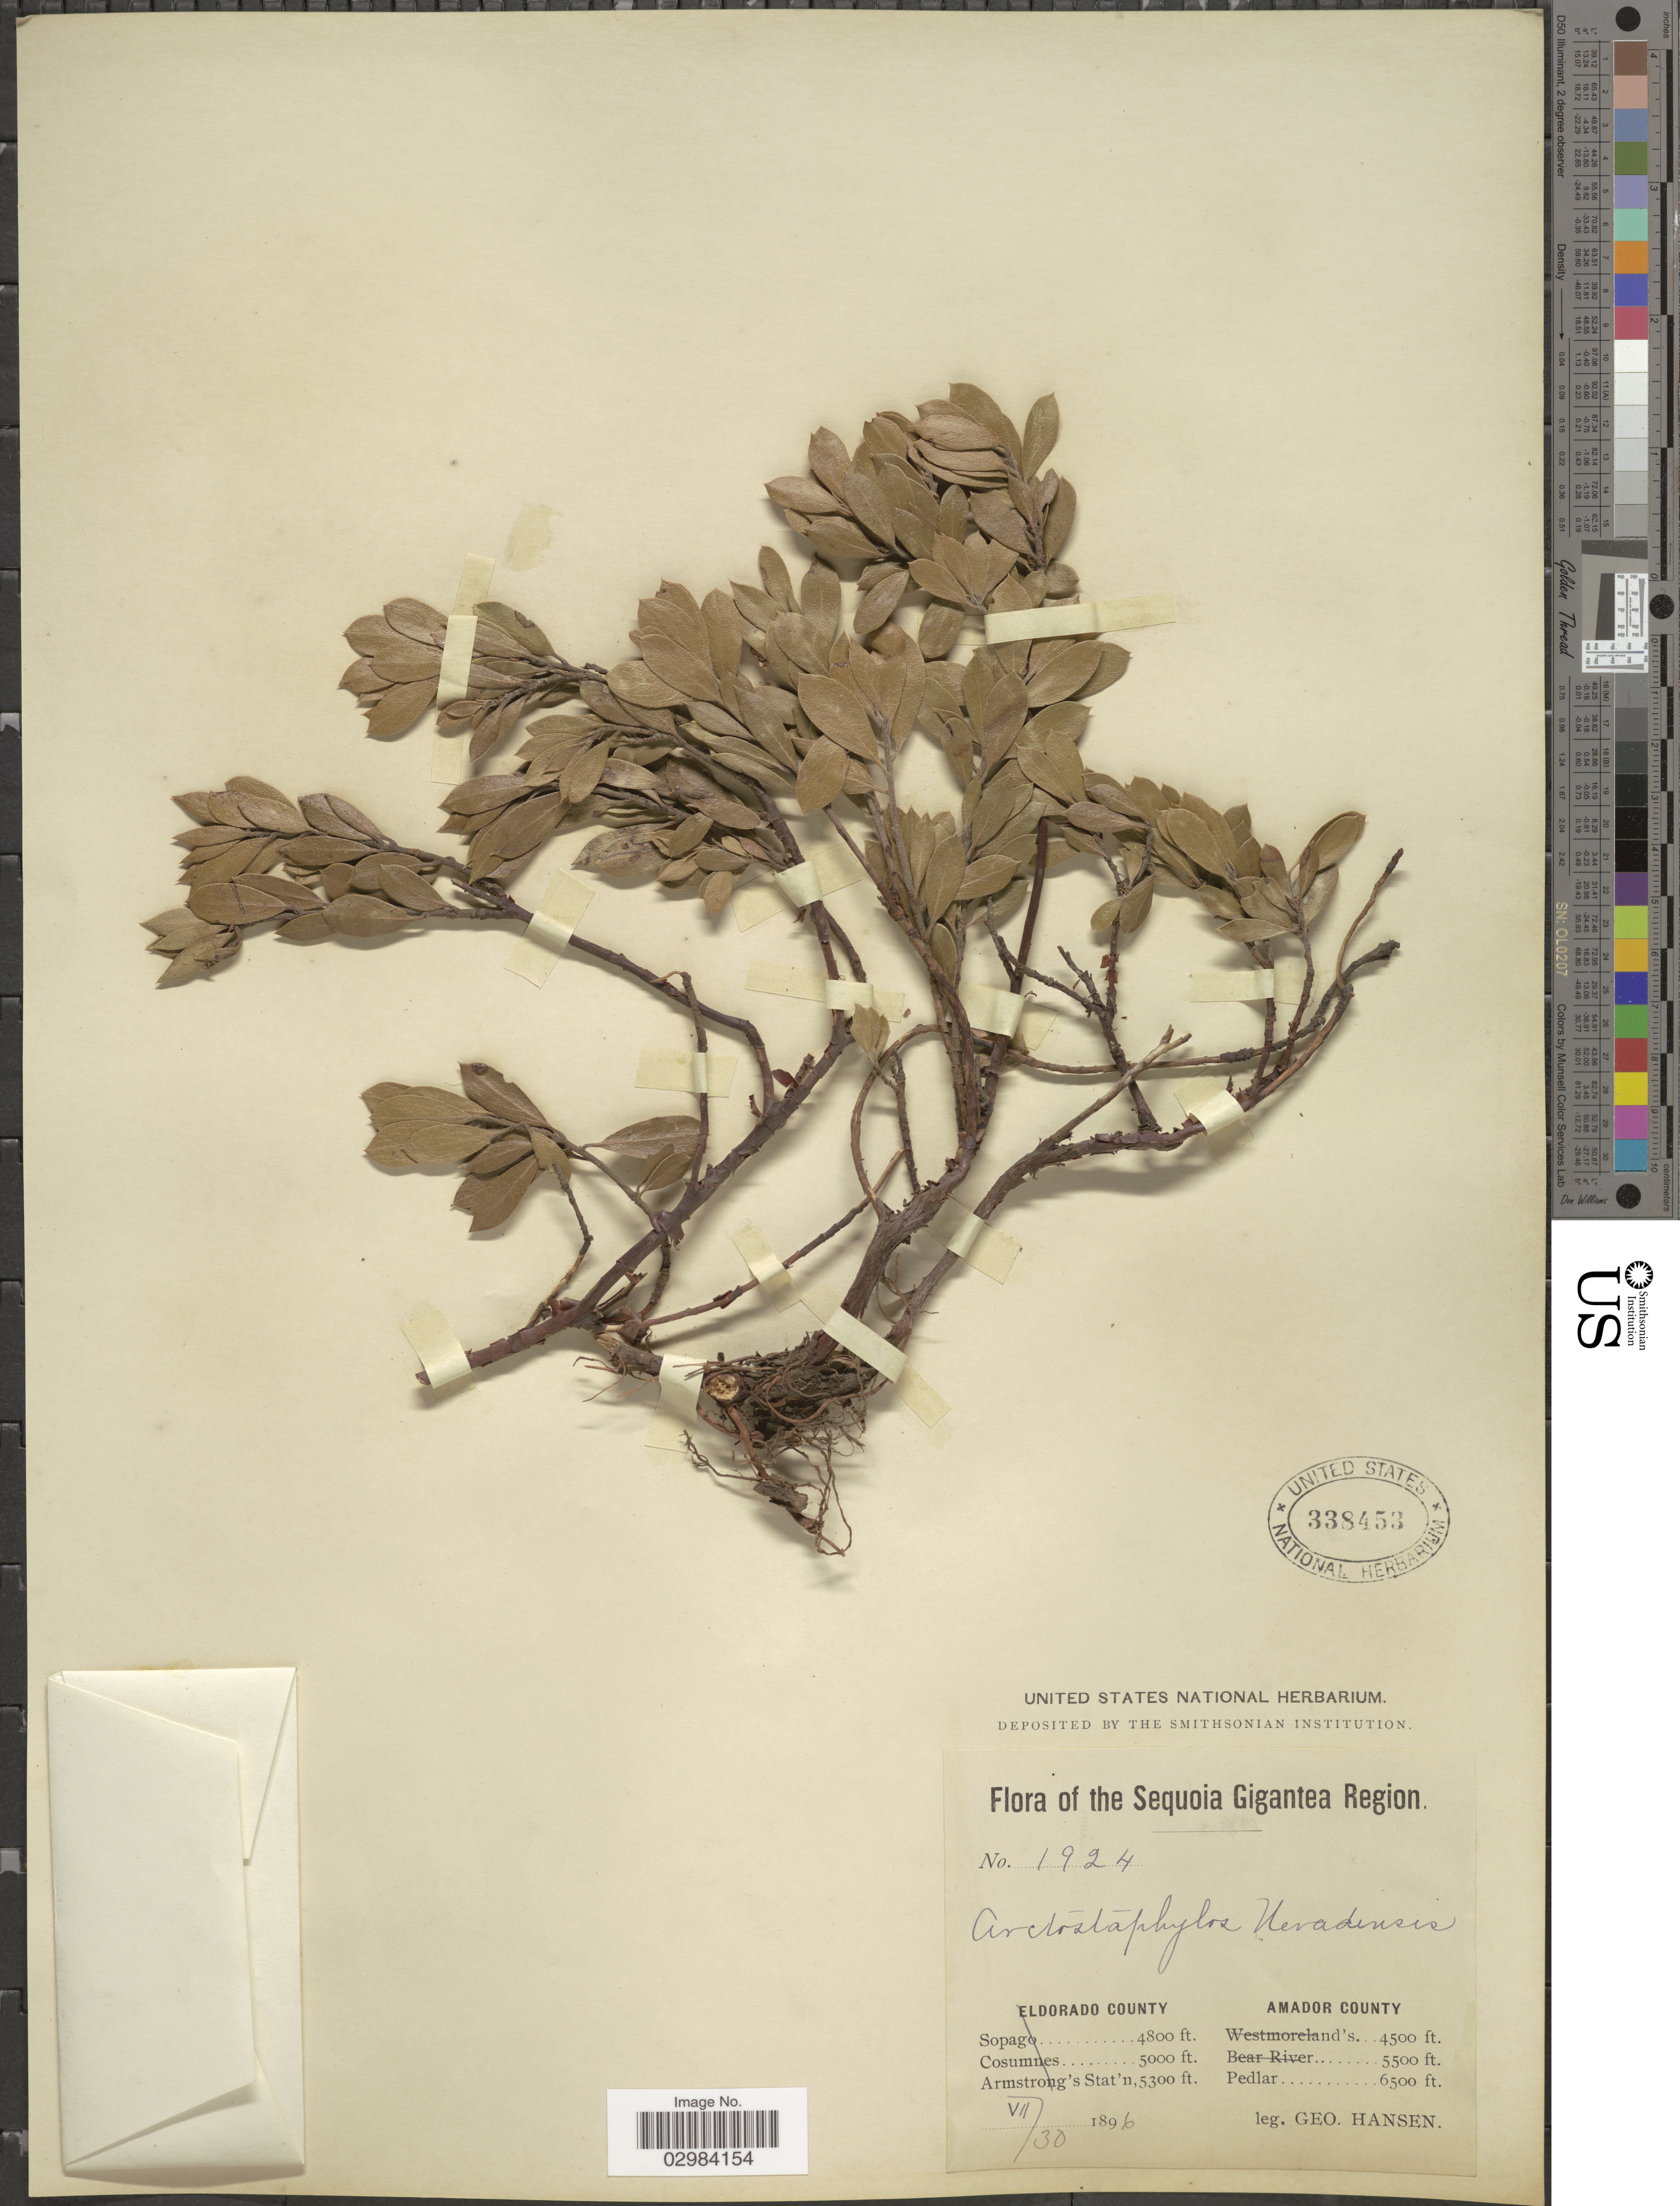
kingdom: Plantae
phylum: Tracheophyta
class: Magnoliopsida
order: Ericales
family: Ericaceae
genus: Arctostaphylos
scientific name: Arctostaphylos nevadensis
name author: A. Gray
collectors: G. Hansen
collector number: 1924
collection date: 1896-07-30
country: United States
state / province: California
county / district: Amador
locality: Sequoia Gigantea Region, Amador County, Pedlar.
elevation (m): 1981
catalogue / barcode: US 338453